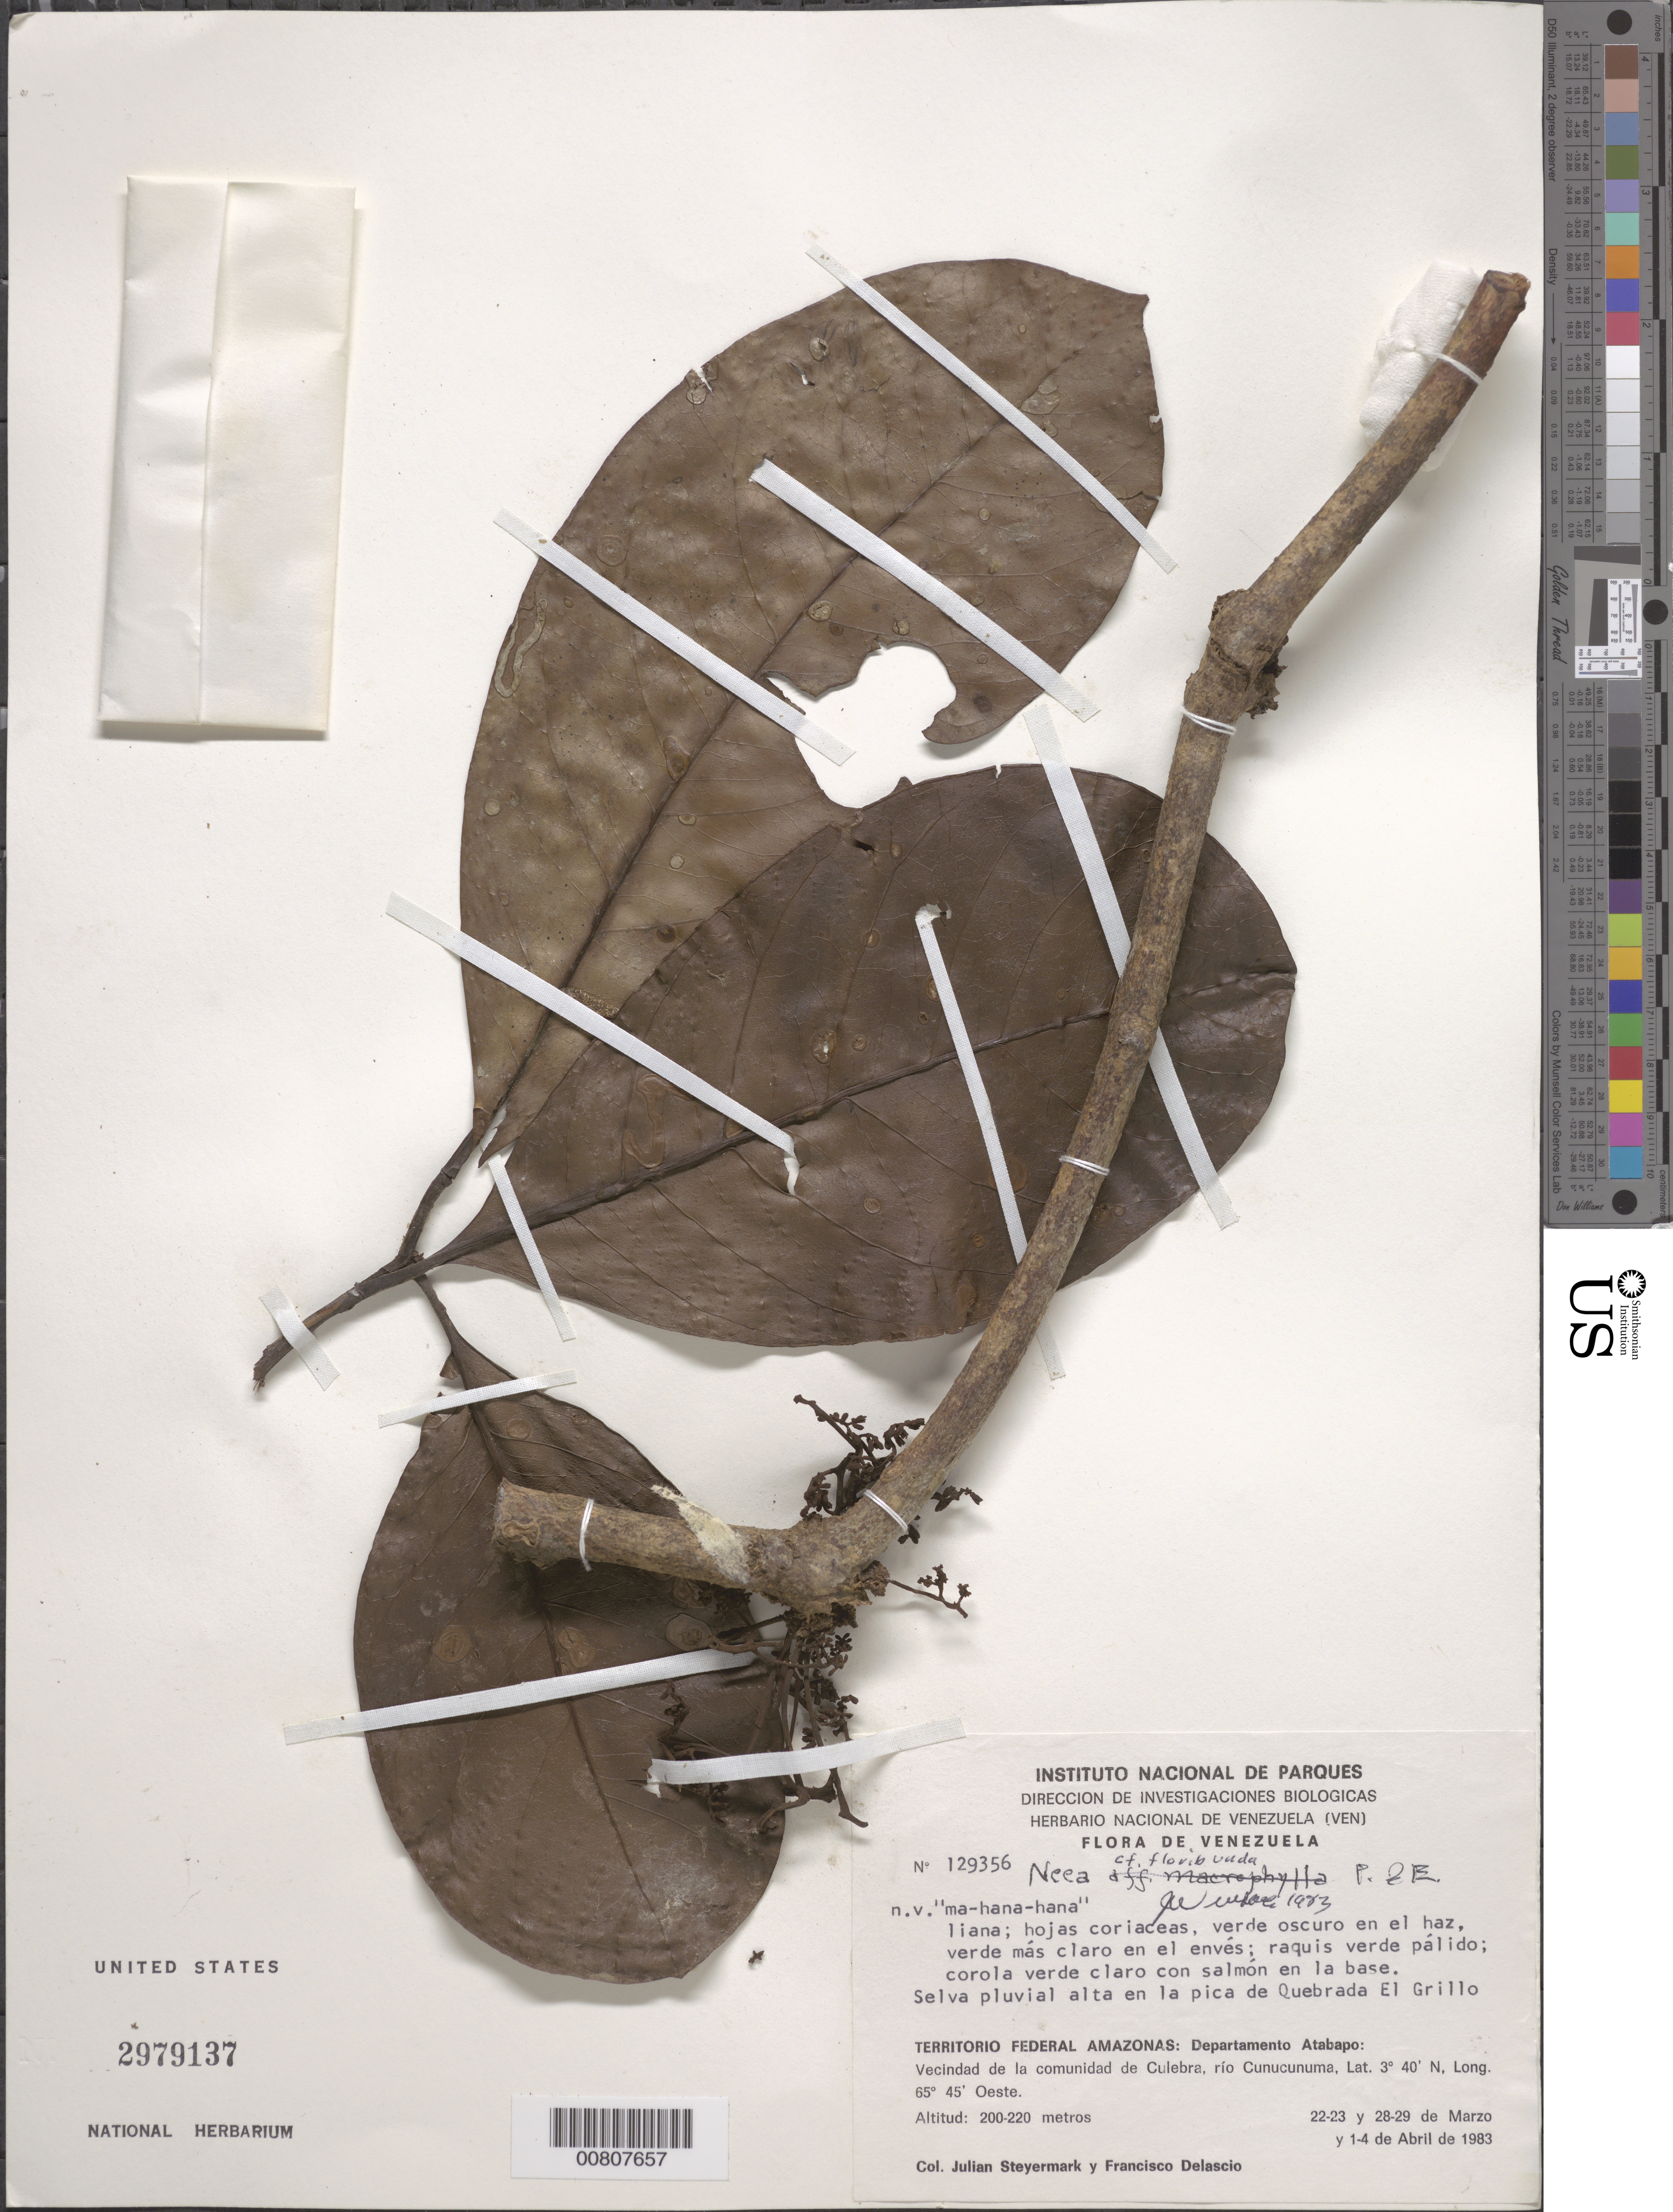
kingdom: Plantae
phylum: Tracheophyta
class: Magnoliopsida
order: Caryophyllales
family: Nyctaginaceae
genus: Neea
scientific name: Neea floribunda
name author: Poepp. & Endl.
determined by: Wurdack, John J., (US), US (UNITED STATES)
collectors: J. Steyermark & F. Delascio C.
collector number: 129356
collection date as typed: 1-Apr-83 to 4-Apr-83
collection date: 1983-04-01/1983-04-04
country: Venezuela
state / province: Amazonas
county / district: Atabapo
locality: Río Cunucunuma, vic. de la comunidad de Culebra, en la pica de Quebrada El Grillo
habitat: Rainforest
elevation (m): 200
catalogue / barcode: US 2979137